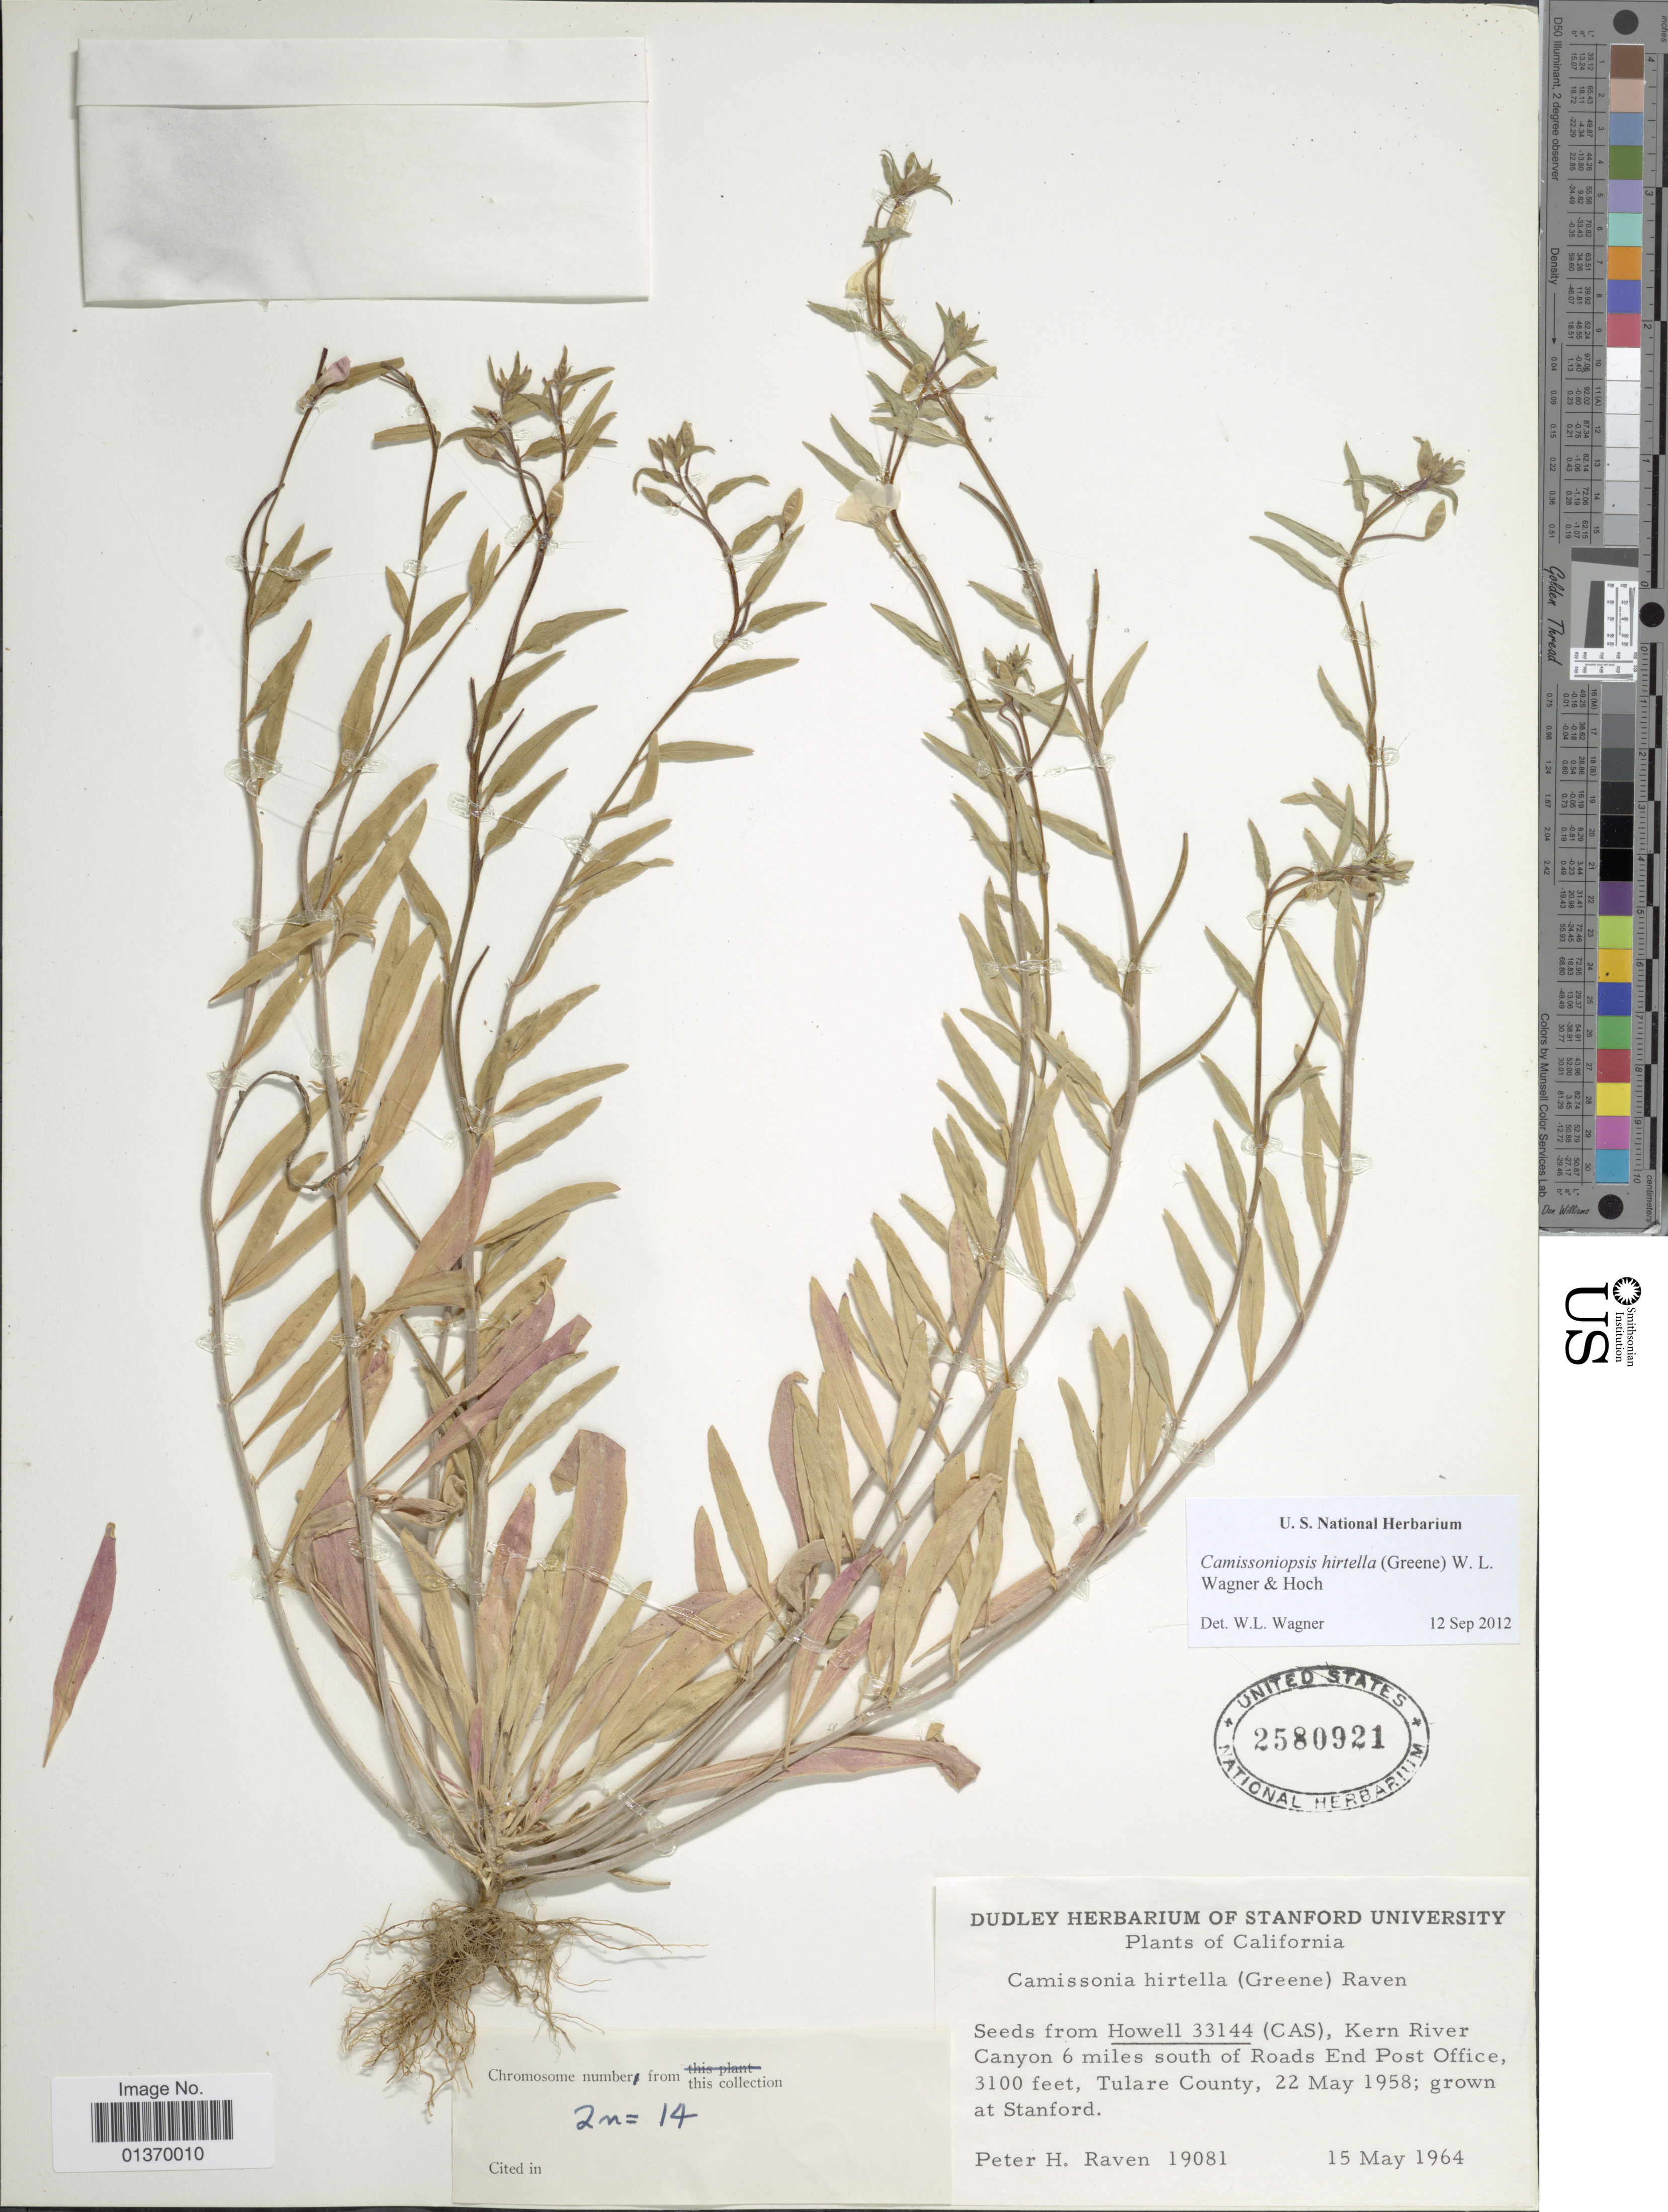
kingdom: Plantae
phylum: Tracheophyta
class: Magnoliopsida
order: Myrtales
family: Onagraceae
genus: Camissoniopsis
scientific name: Camissoniopsis hirtella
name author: (Greene) W.L. Wagner & Hoch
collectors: P. H. Raven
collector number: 19081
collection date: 1964-05-15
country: United States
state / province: California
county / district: Tulare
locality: Kern River Canyon 6 miles south of Roads End Post Office, Tulare County; grown at Stanford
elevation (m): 945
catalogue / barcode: US 2580921